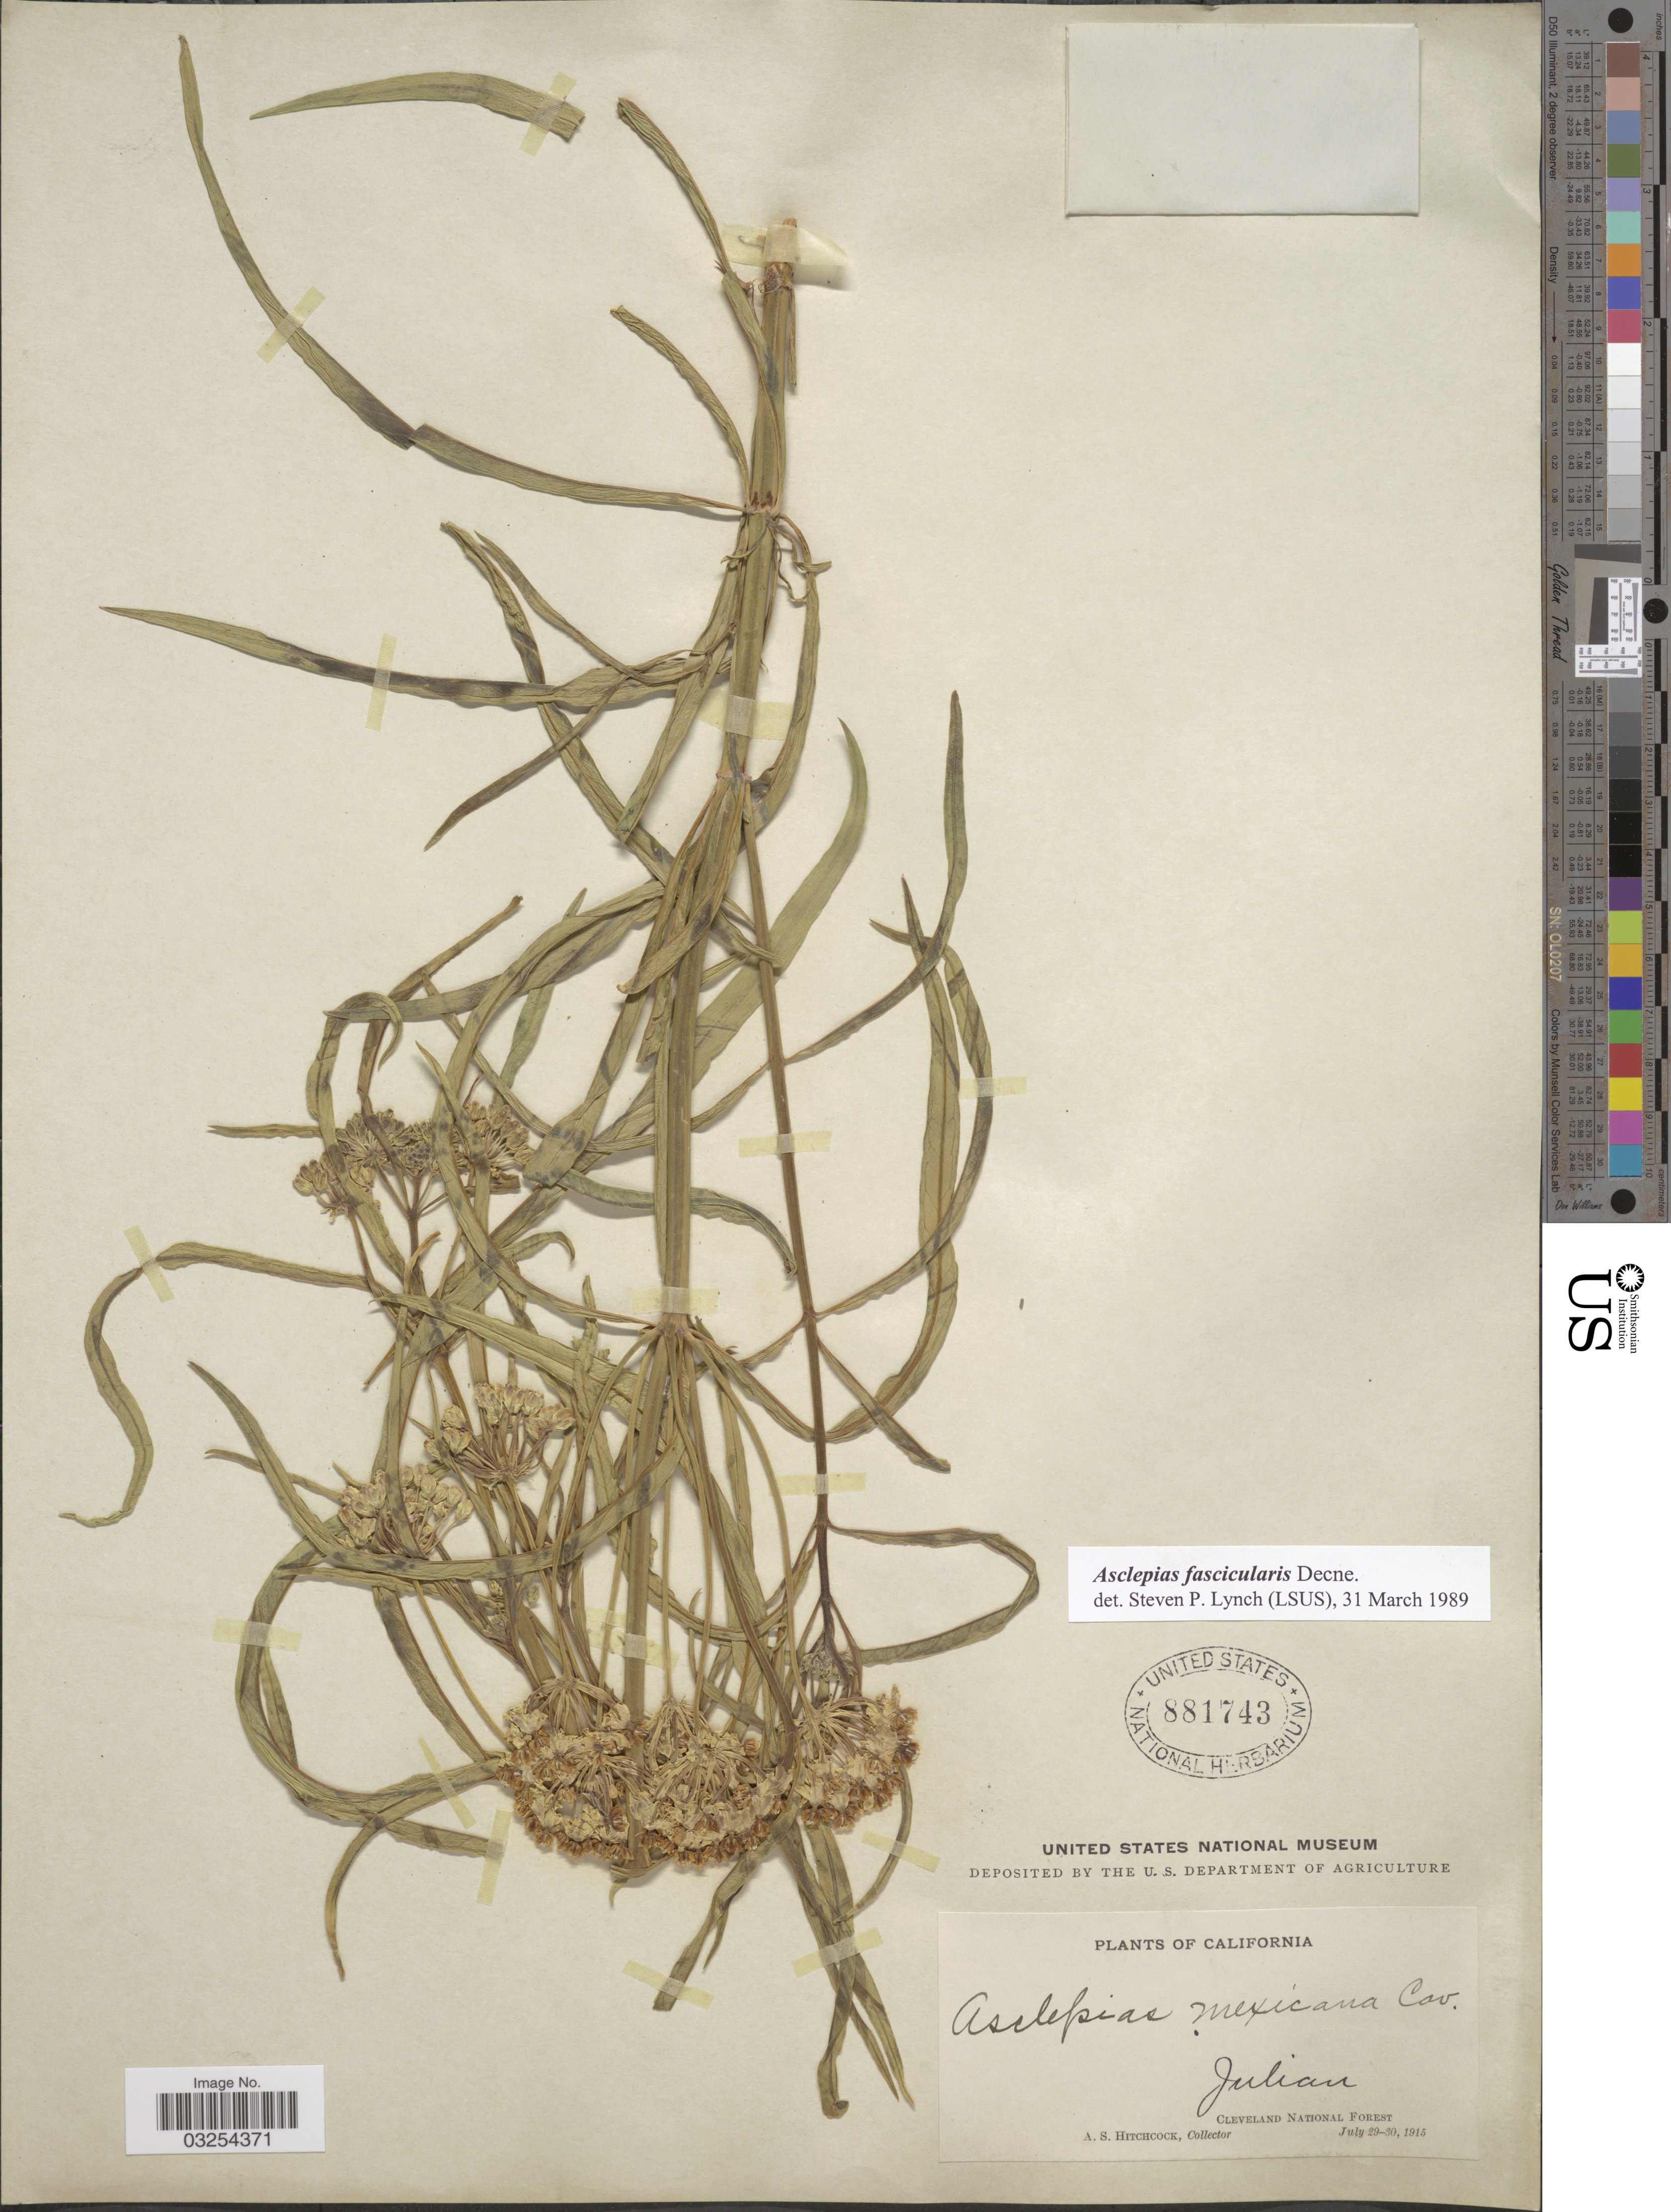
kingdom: Plantae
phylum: Tracheophyta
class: Magnoliopsida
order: Gentianales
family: Apocynaceae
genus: Asclepias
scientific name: Asclepias fascicularis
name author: Decne.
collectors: A. S. Hitchcock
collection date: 1915-07-29/1915-07-30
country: United States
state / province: California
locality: Julian. Cleveland National Forest.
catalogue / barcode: US 881743